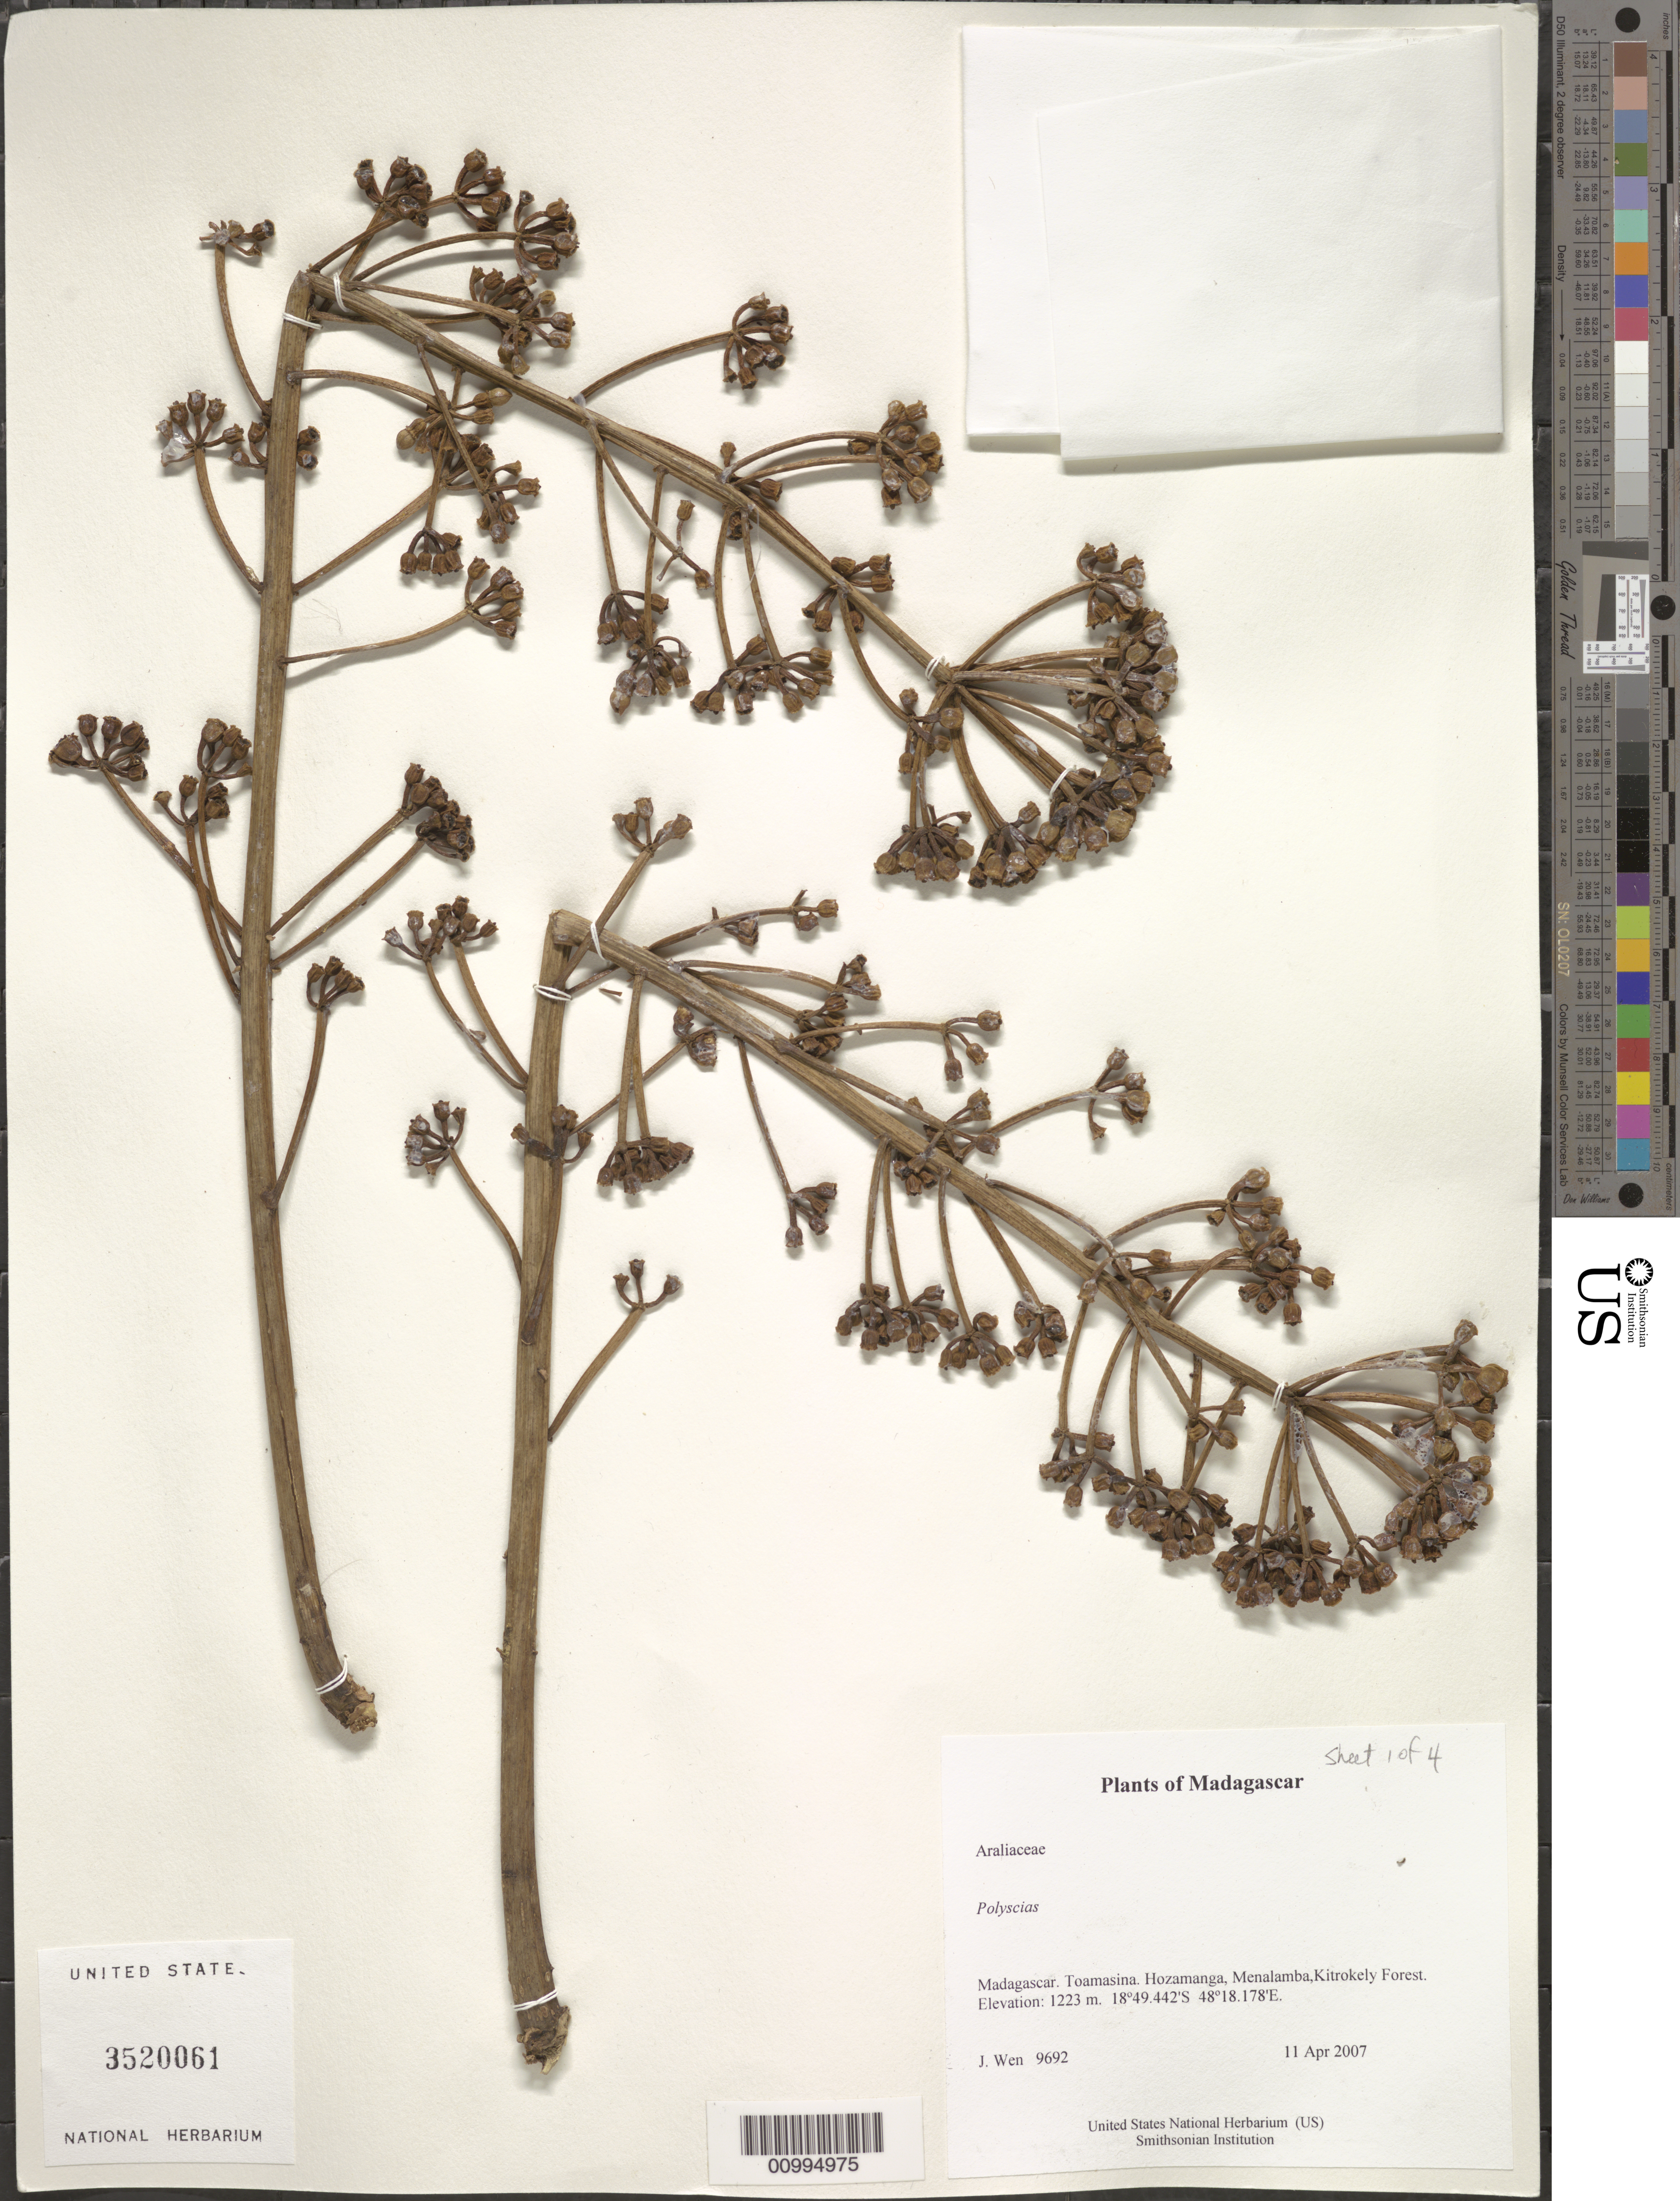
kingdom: Plantae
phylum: Tracheophyta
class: Magnoliopsida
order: Apiales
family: Araliaceae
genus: Polyscias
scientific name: Polyscias sp.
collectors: J. Wen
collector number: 9692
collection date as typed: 11 Apr 2007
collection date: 2007-04-11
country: Madagascar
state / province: Alaotra Mangoro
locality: Hozamanga, Menalamba, Kitrokely Forest.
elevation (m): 1223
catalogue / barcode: US 3520061